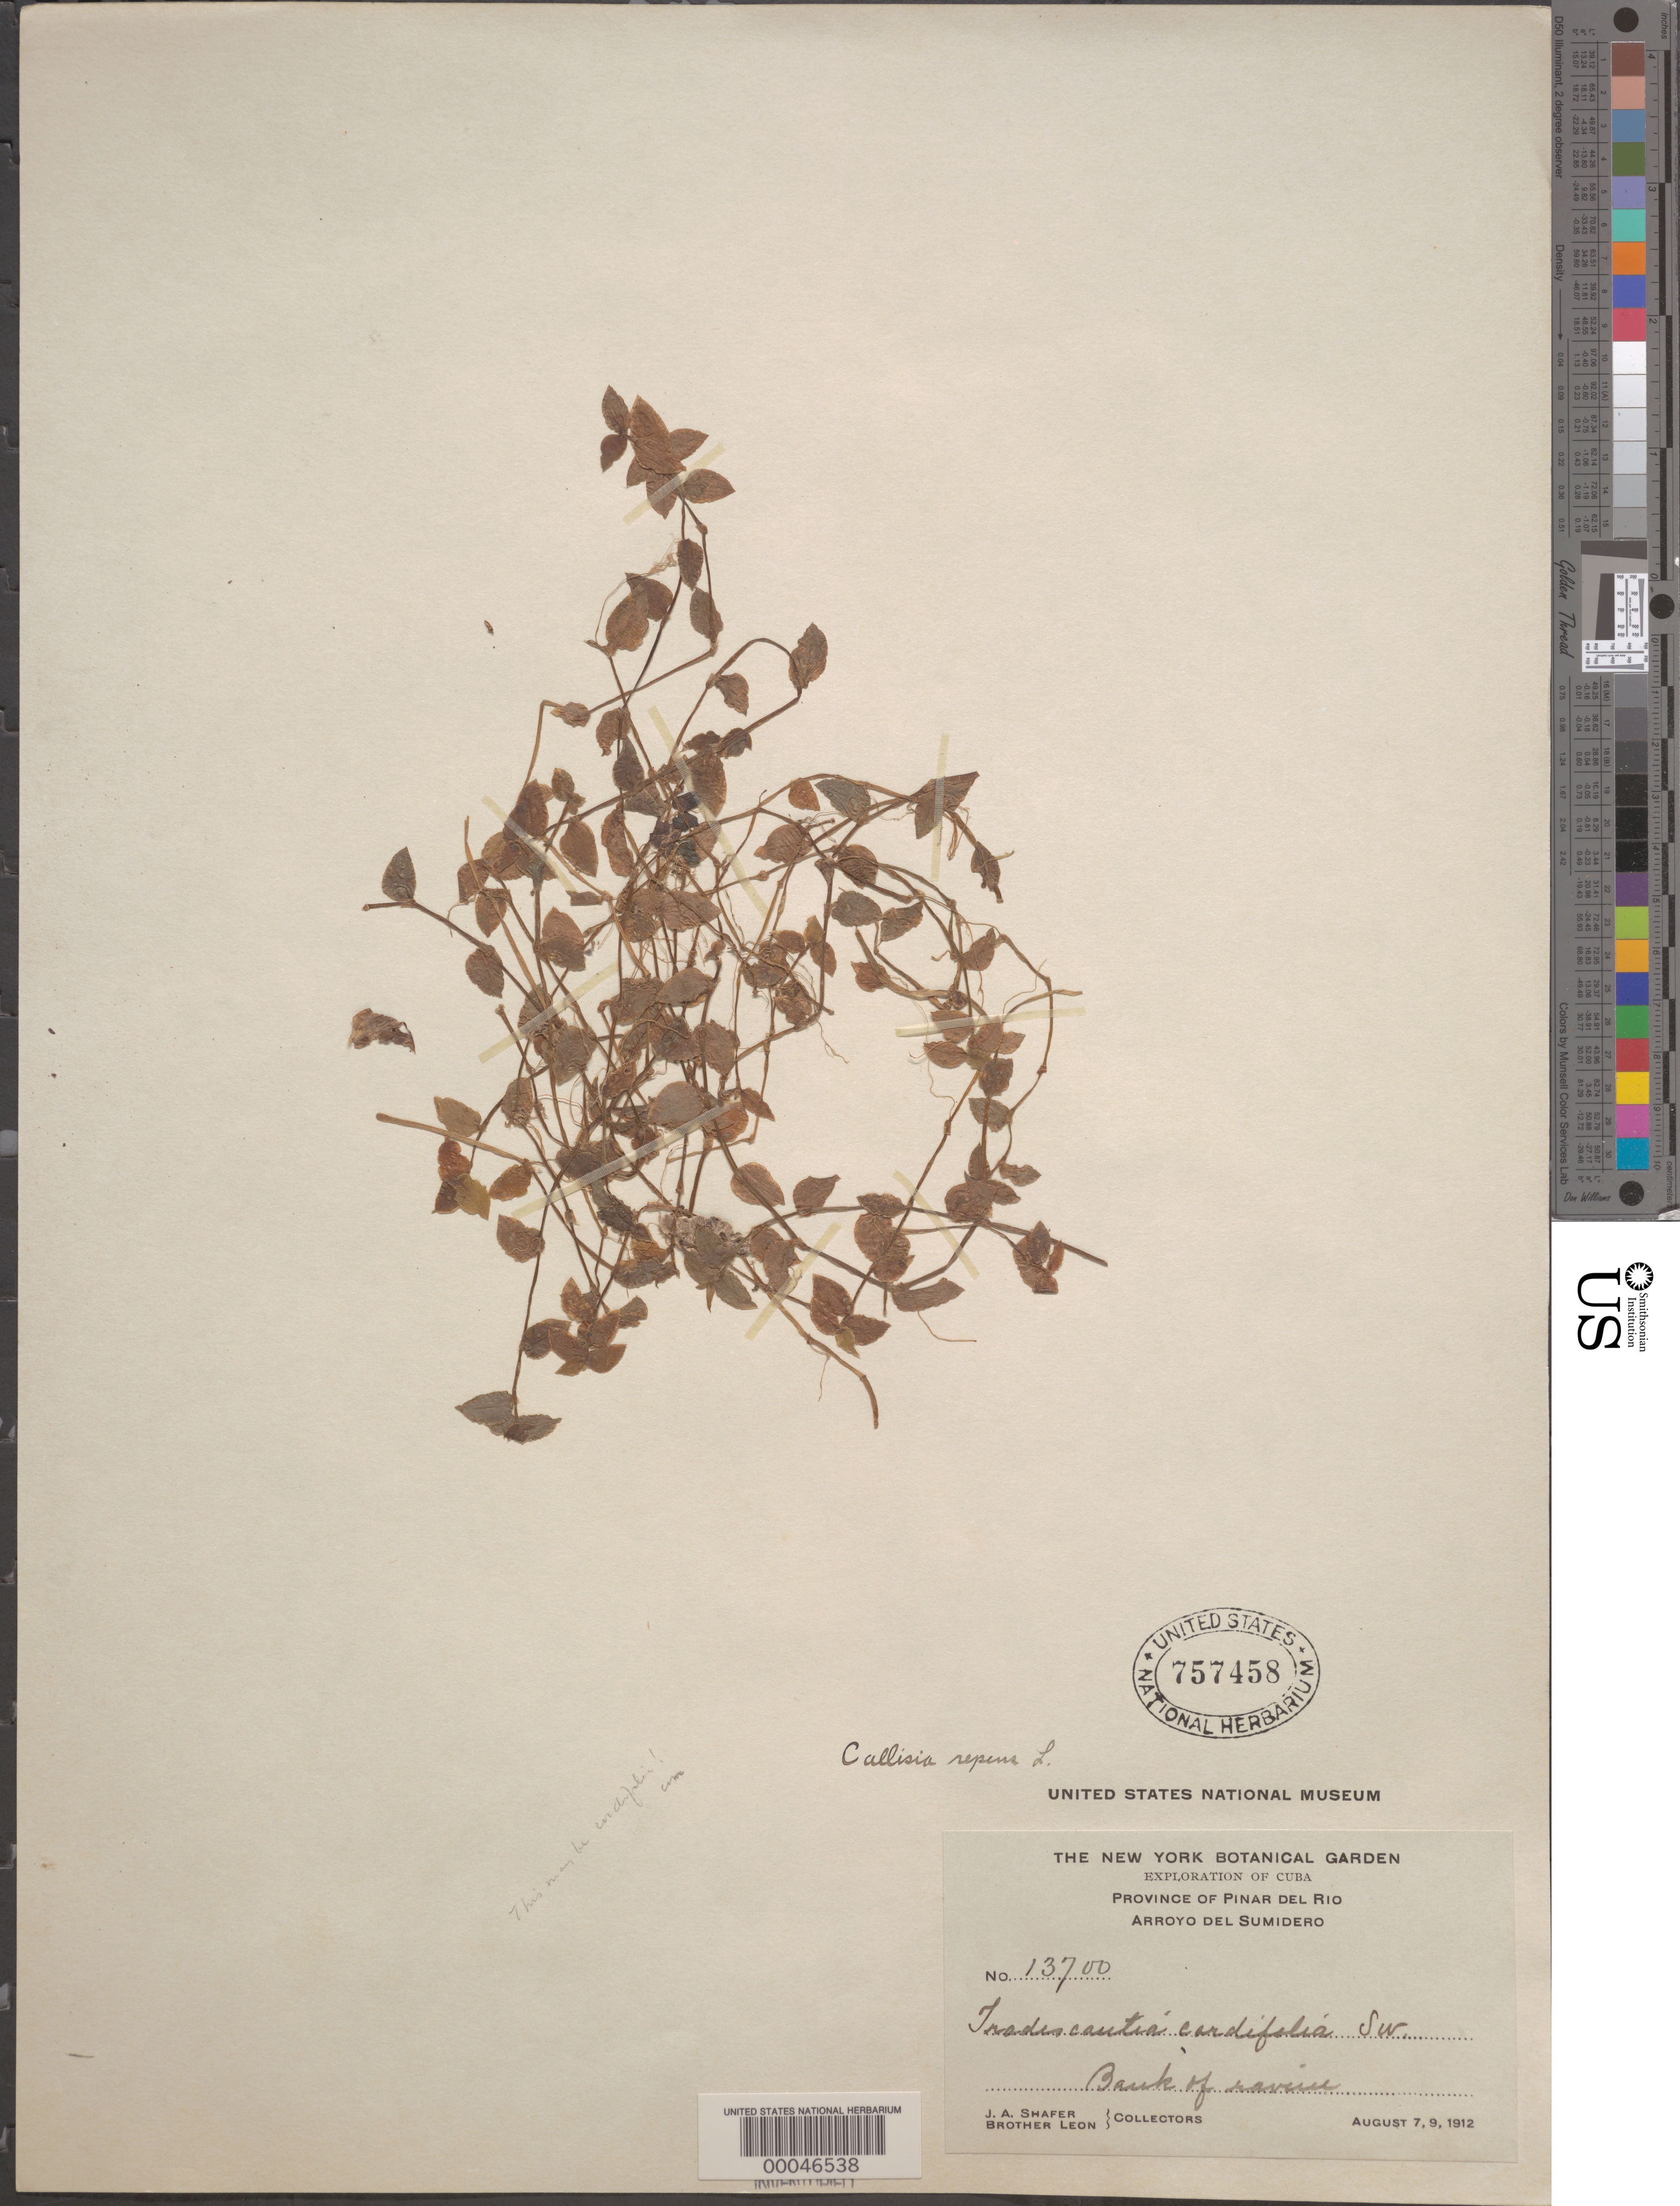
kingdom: Plantae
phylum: Tracheophyta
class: Liliopsida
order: Commelinales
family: Commelinaceae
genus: Callisia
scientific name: Callisia repens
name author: (Jacq.) L.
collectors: J. A. Shafer & Bro. León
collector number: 13700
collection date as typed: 07 Aug 1912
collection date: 1912-08-07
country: Cuba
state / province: Pinar del Río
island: Greater Antilles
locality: Arroyo del Sumidero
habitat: Ravine bank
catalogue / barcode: US 757458